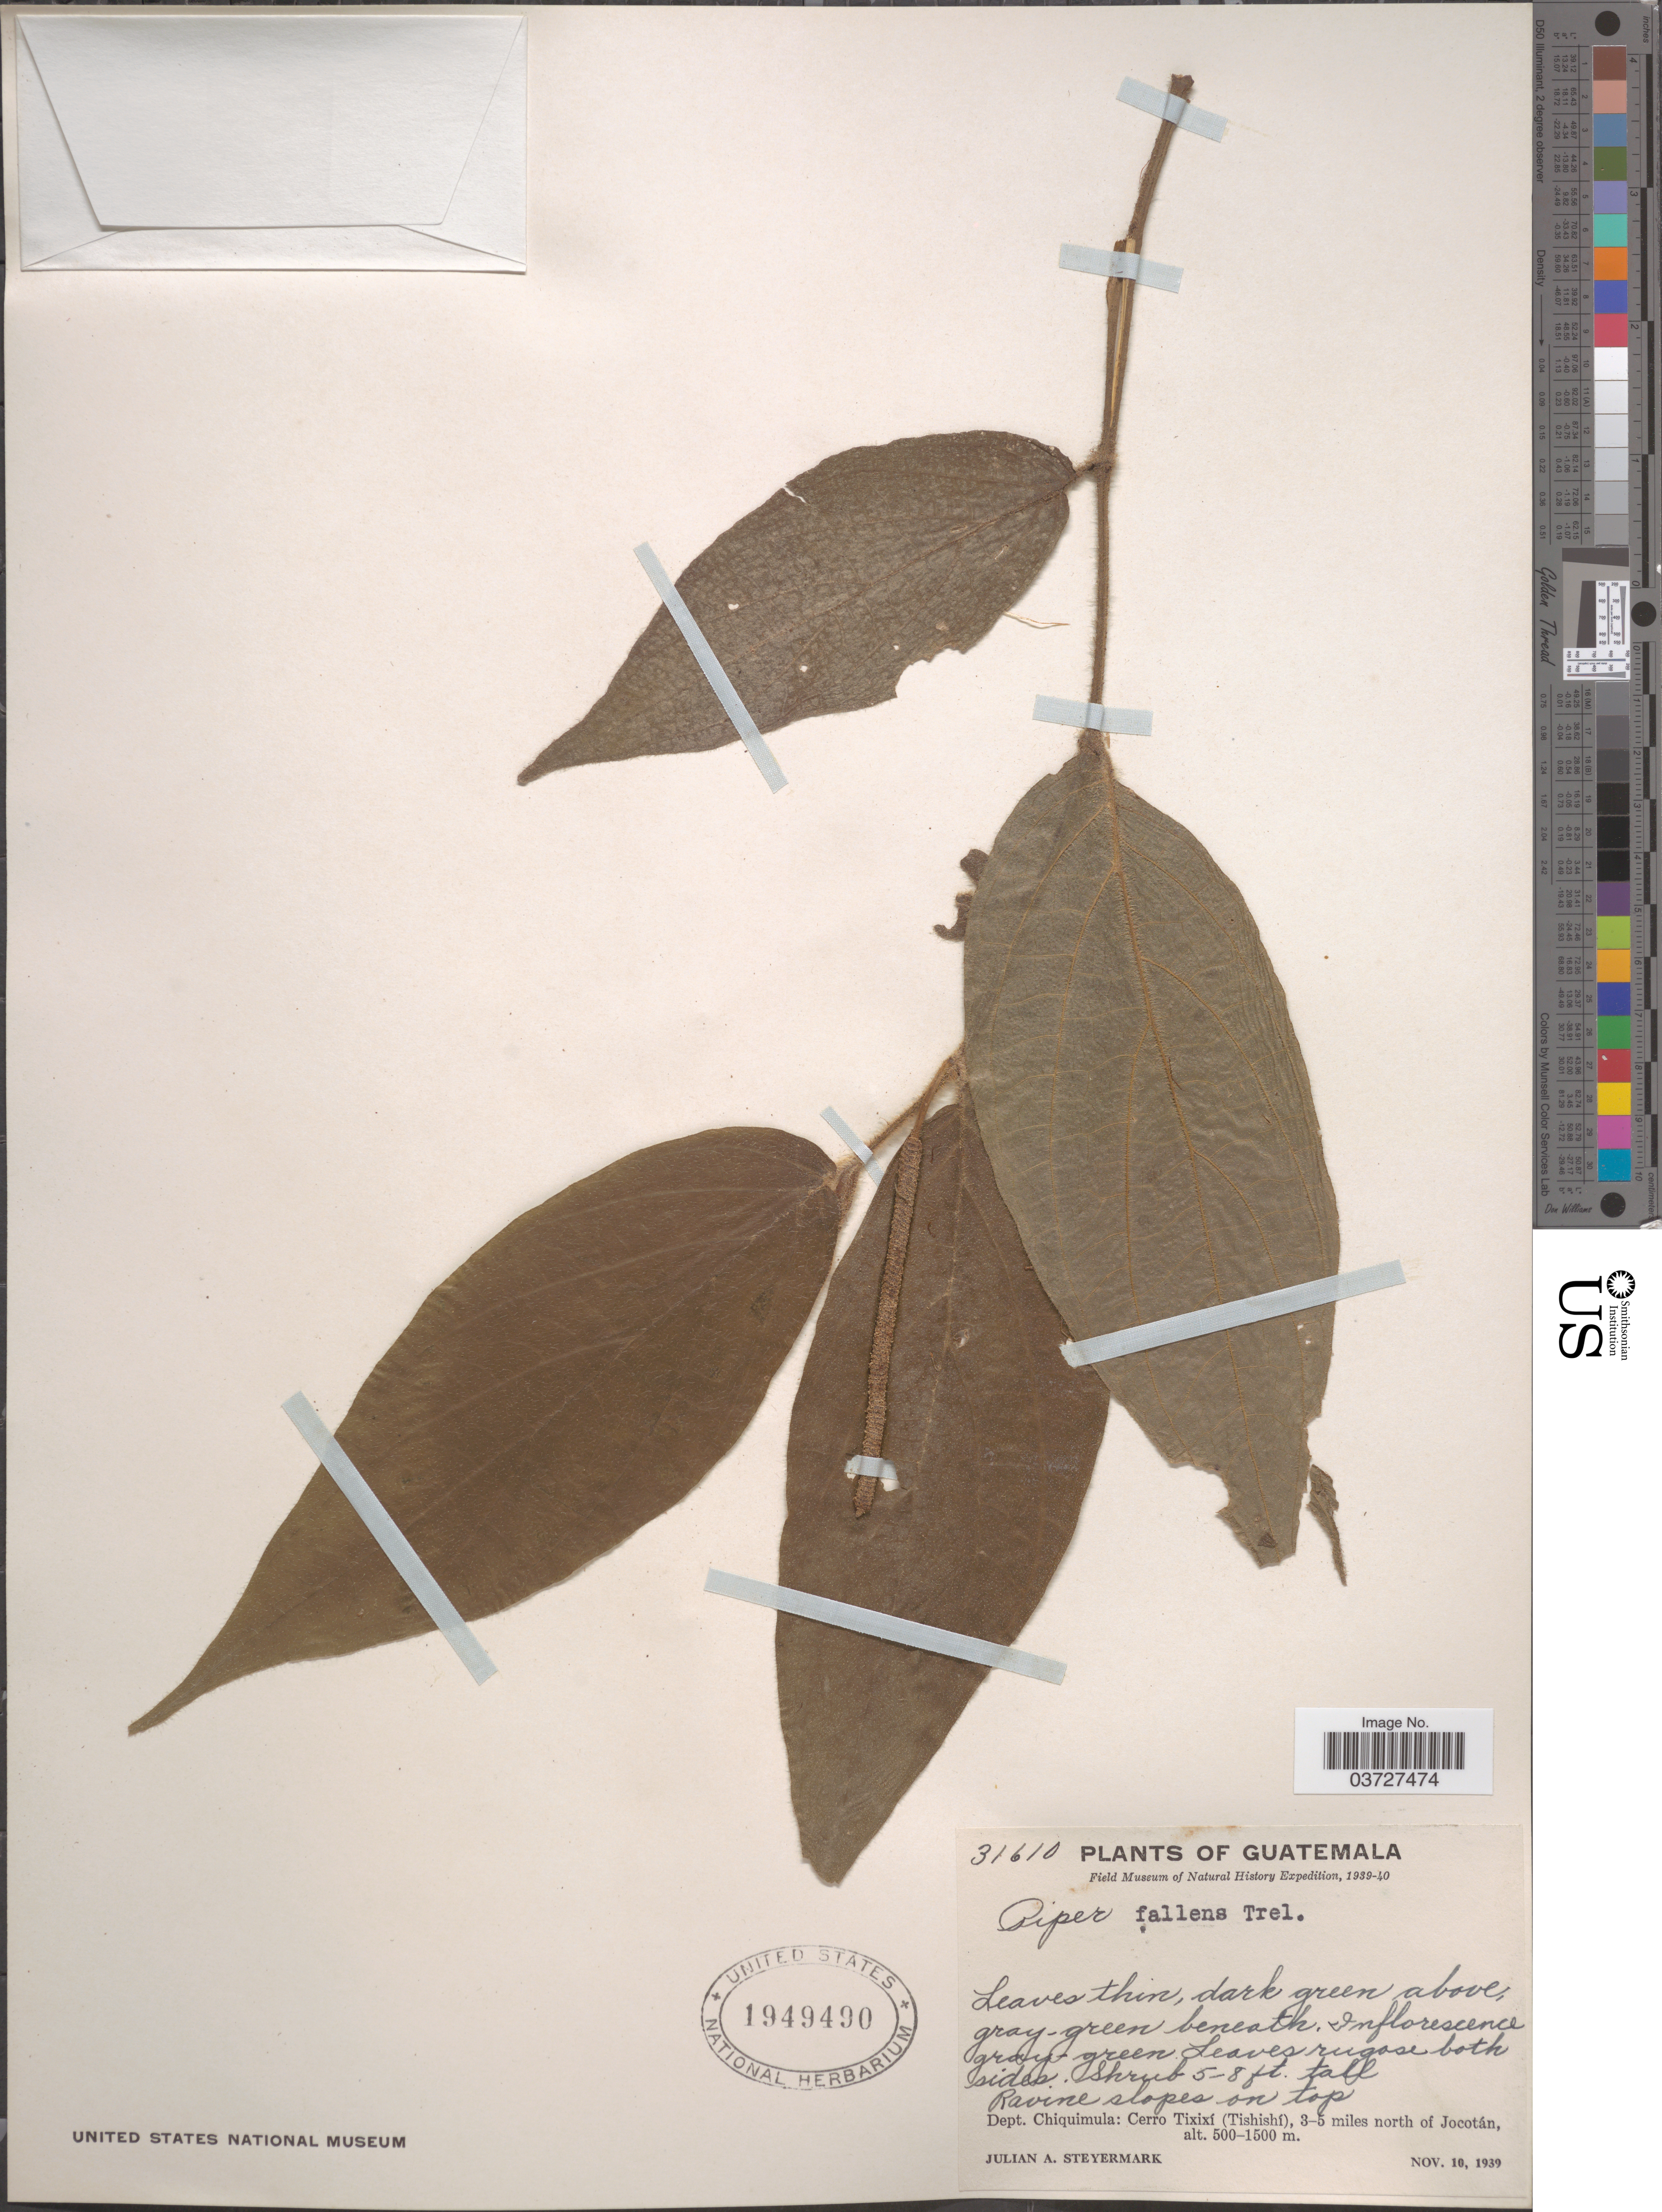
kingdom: Plantae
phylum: Tracheophyta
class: Magnoliopsida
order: Piperales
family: Piperaceae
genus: Piper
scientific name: Piper fallens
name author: Trel.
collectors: J. Steyermark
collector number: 31610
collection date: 1939-11-10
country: Guatemala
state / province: Chiquimula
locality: Ravine slopes on top. Dept. Chiquimula: Cerro Tixixí (Tishishí), 3-5 miles north of Jocotán.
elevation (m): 500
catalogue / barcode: US 1949490